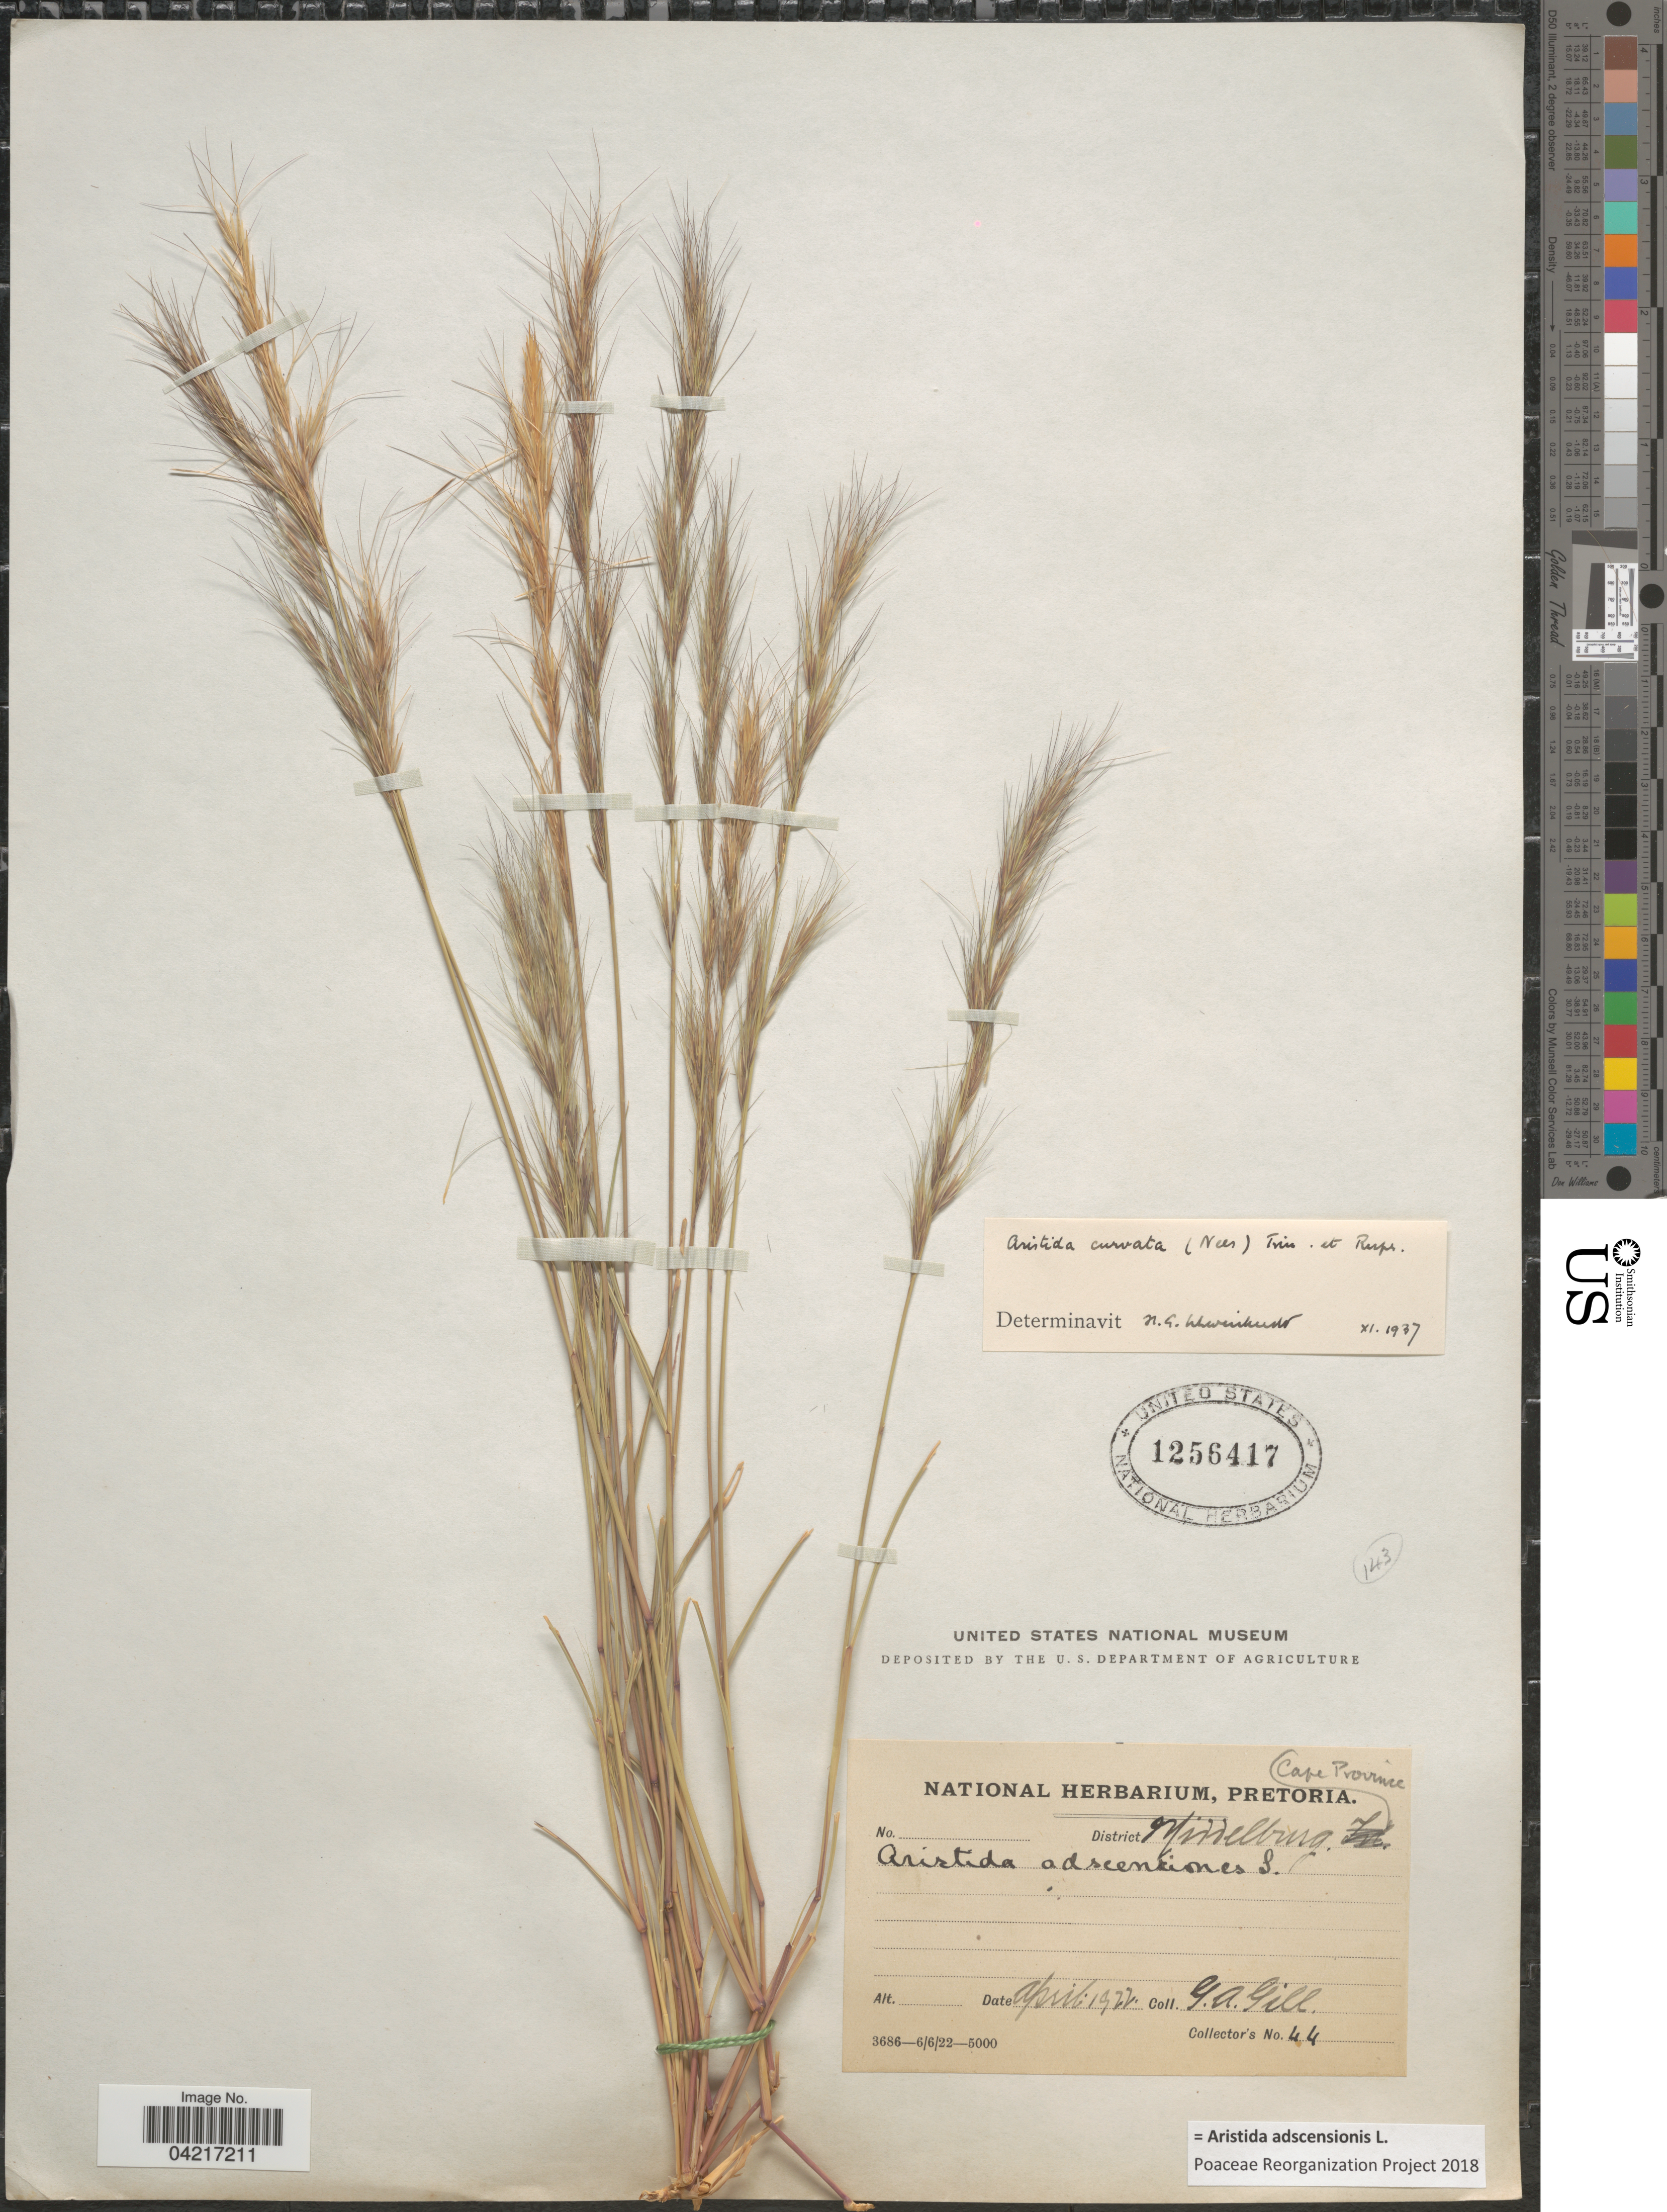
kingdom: Plantae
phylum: Tracheophyta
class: Liliopsida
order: Poales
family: Poaceae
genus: Aristida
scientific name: Aristida adscensionis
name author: L.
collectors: G. Gill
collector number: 44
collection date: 1922-04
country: South Africa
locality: District Middelburg.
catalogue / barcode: US 1256417